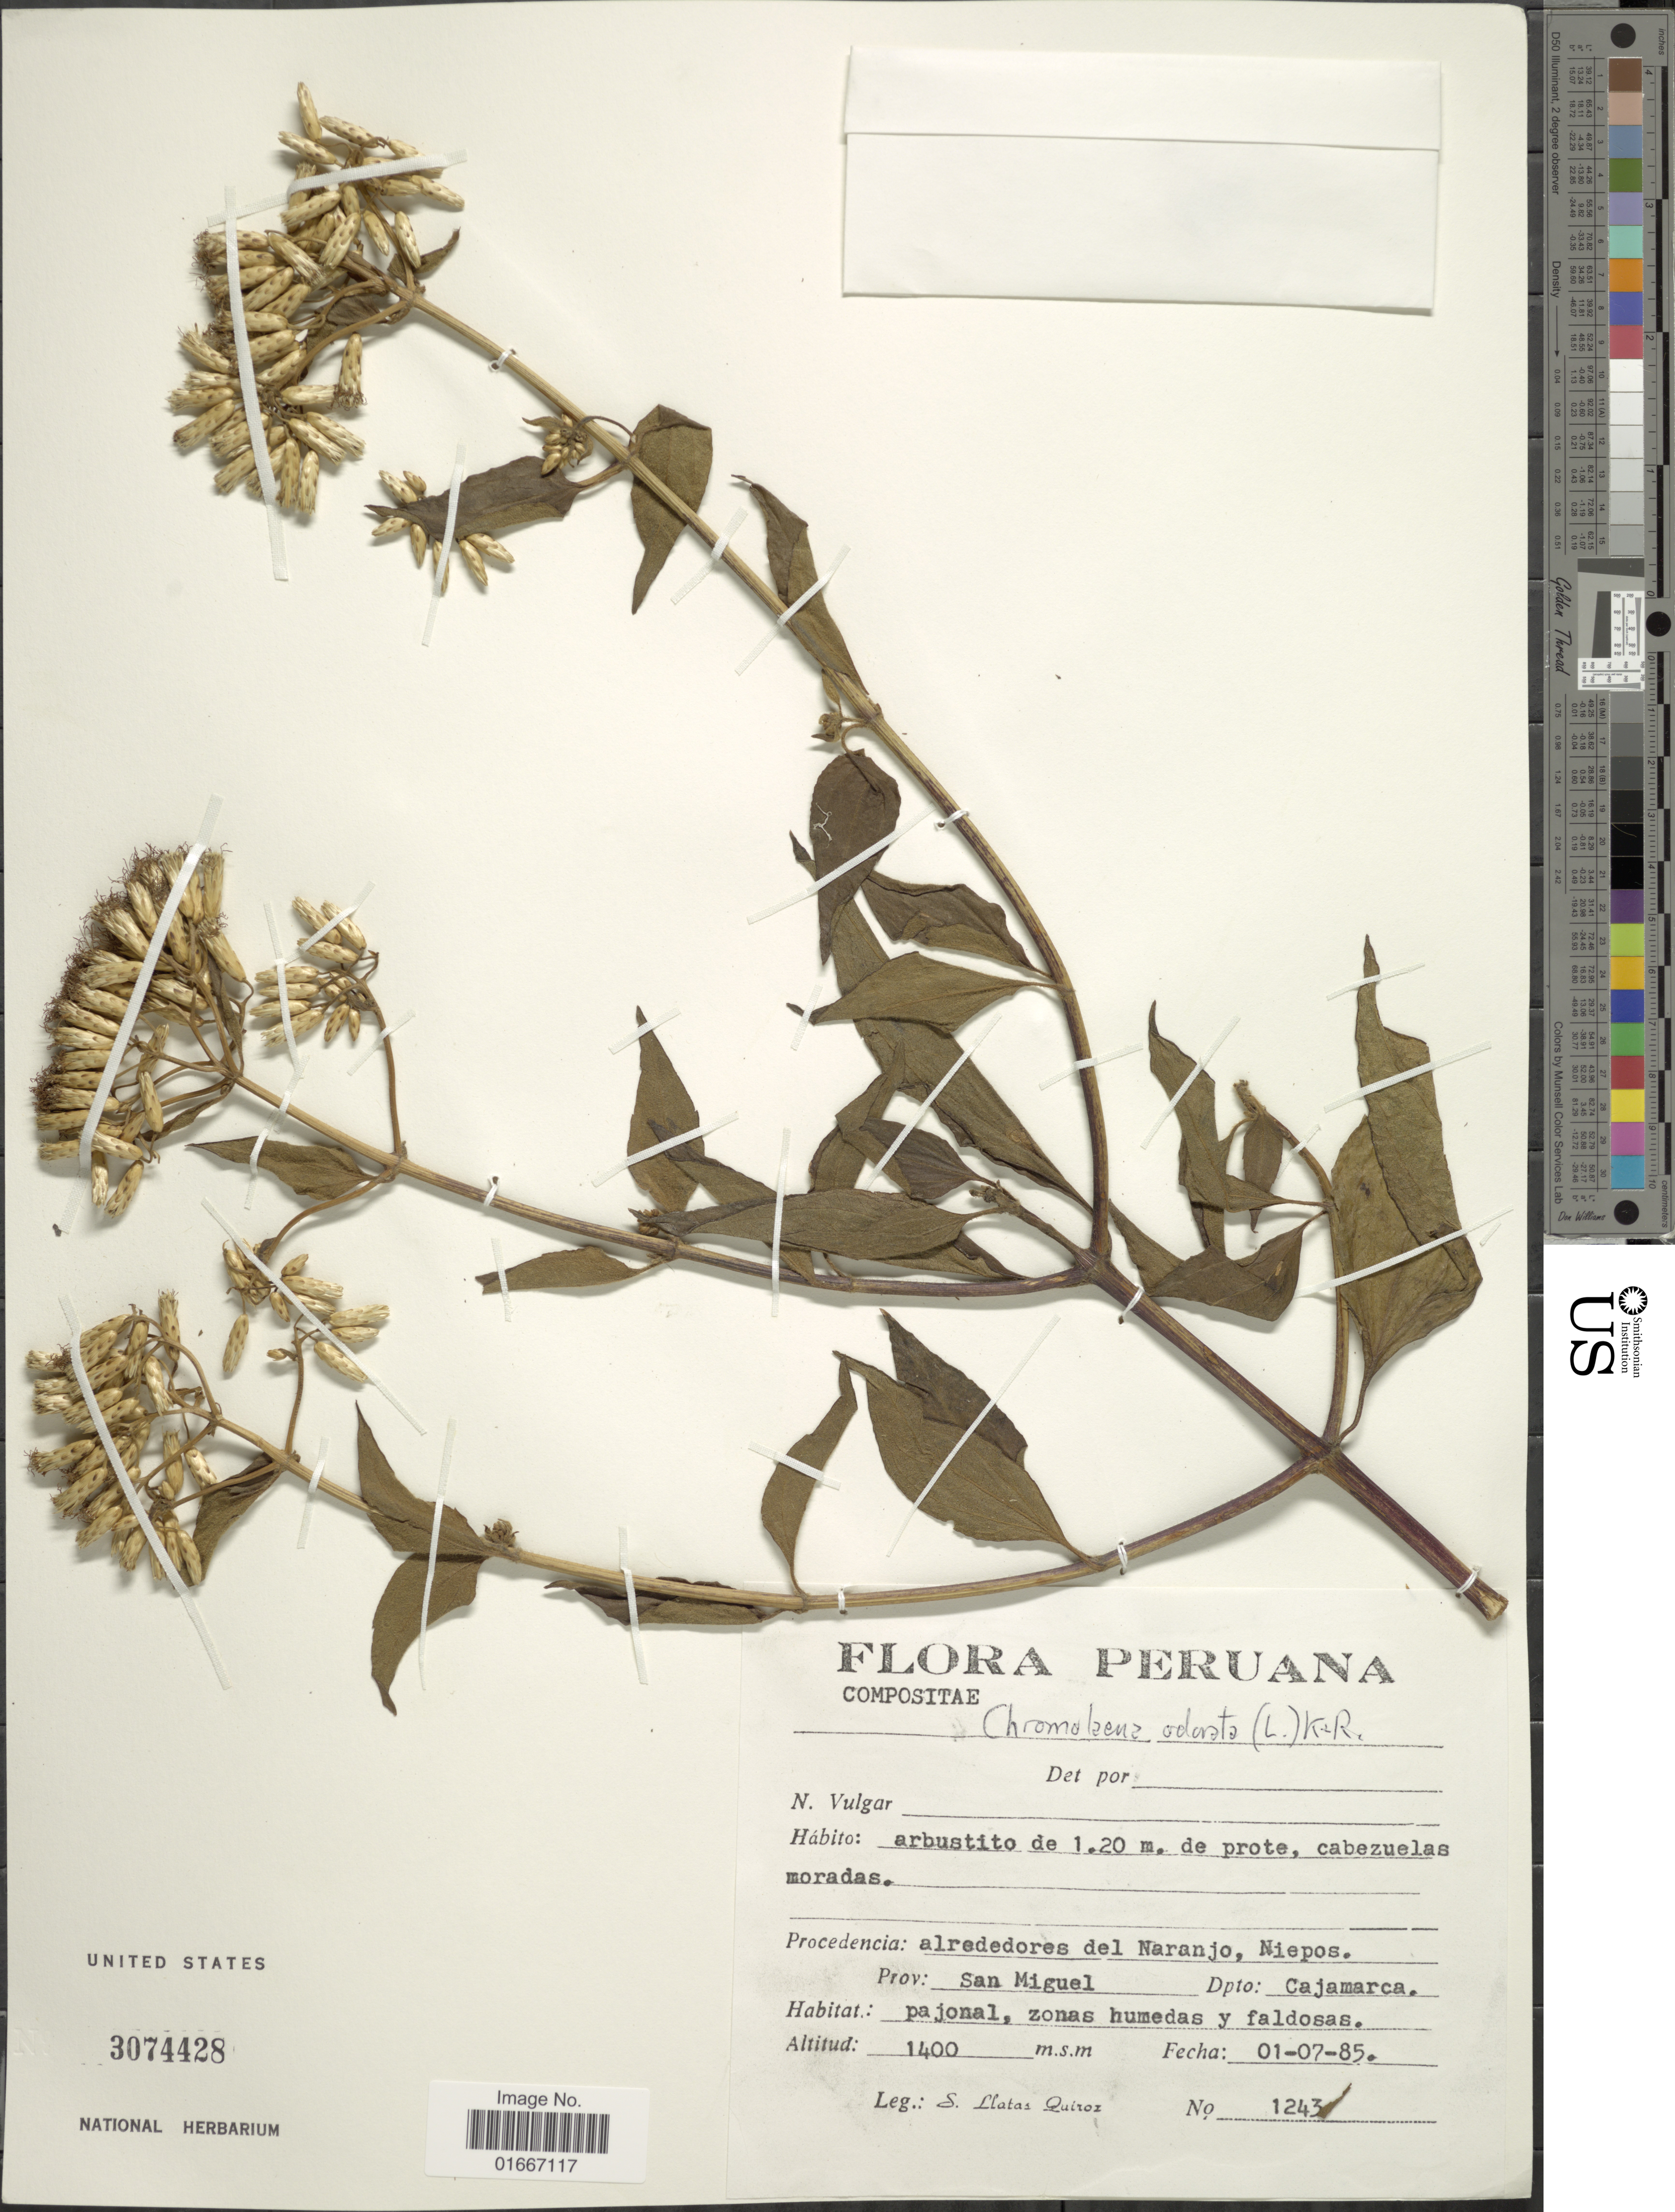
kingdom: Plantae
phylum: Tracheophyta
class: Magnoliopsida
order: Asterales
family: Asteraceae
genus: Chromolaena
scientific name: Chromolaena odorata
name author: (L.) R.M. King & H. Rob.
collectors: S. Llatas Quiroz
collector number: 1243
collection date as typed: Transcribed d/m/y: 1/7/85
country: Peru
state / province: Cajamarca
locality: Procedencia: alrededores del Naranjo, Niepos. Prov. San Miguel. Dpto: Cajamarca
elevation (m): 1400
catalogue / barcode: US 3074428